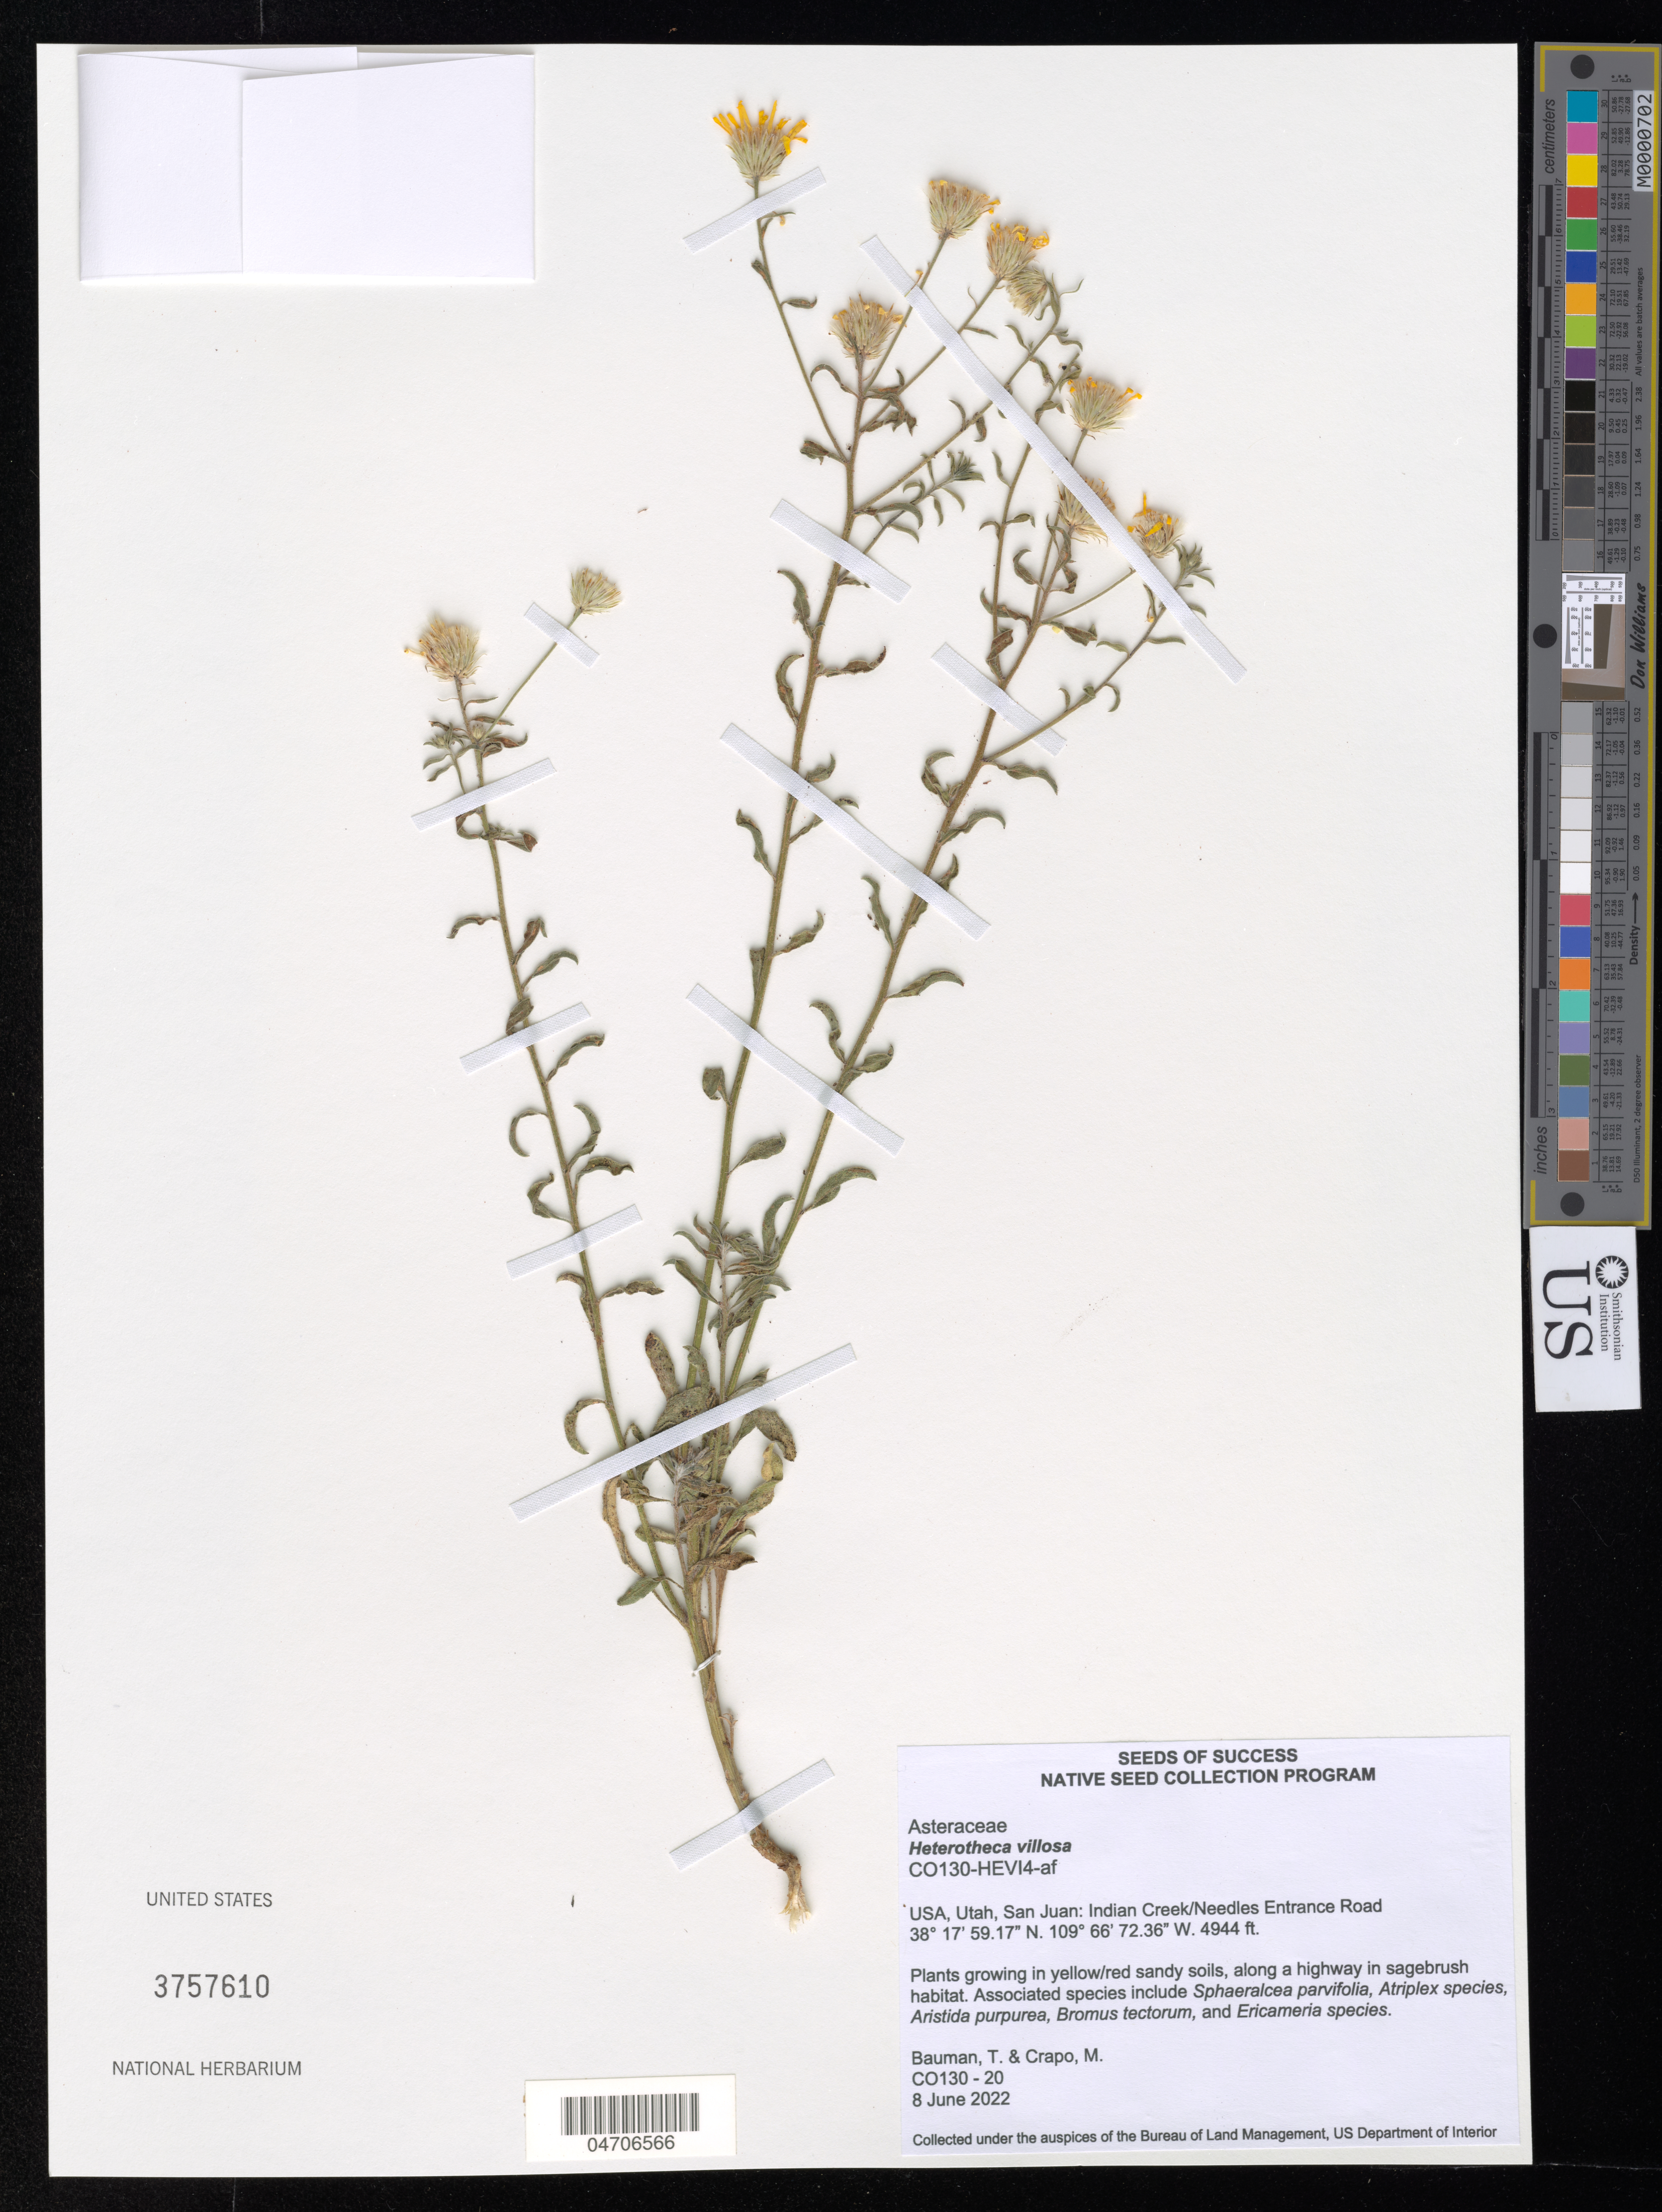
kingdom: Plantae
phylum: Tracheophyta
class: Magnoliopsida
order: Asterales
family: Asteraceae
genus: Heterotheca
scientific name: Heterotheca villosa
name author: (Pursh) Shinners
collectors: K. Gage & G. Woronow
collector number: CO130-20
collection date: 2022-06-08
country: United States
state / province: Utah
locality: San Juan: Indian Creek/Needles Entrance Road.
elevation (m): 1507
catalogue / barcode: US 3757610